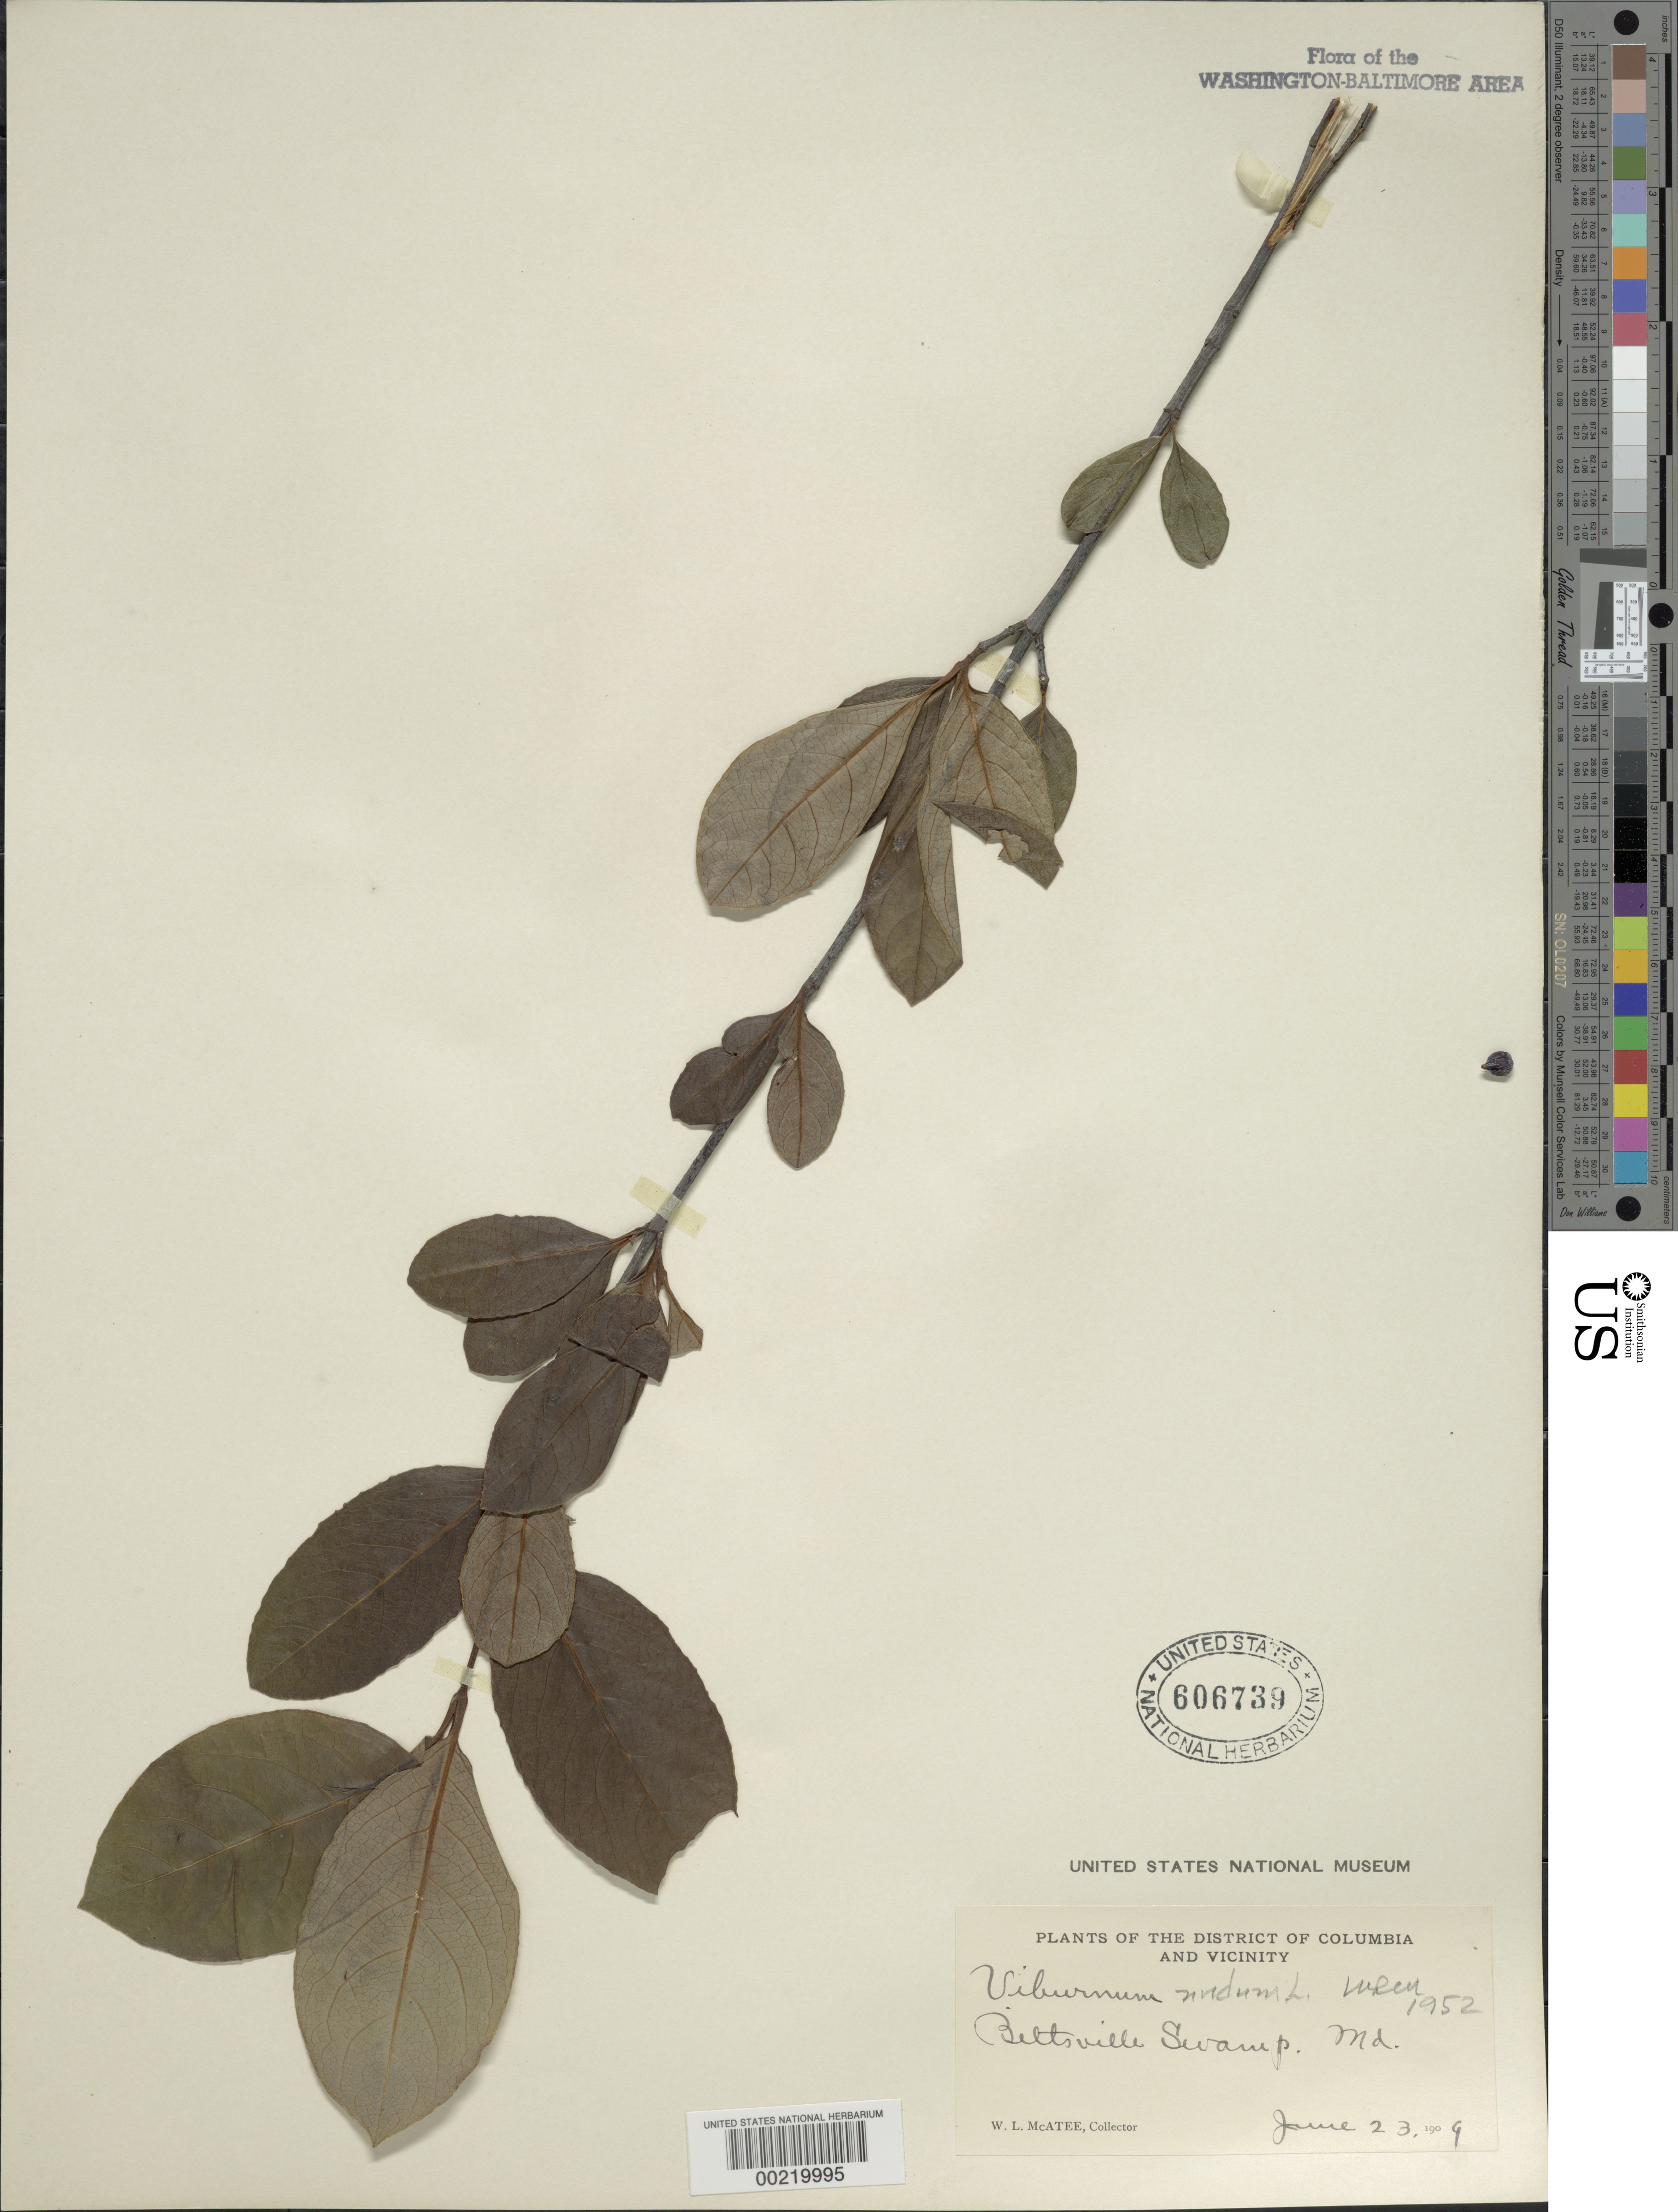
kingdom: Plantae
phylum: Tracheophyta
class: Magnoliopsida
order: Dipsacales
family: Viburnaceae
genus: Viburnum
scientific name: Viburnum nudum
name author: L.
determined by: McAtee, W. L.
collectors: W. McAtee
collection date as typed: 23 Jun 1909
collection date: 1909-06-23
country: United States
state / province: Maryland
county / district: Prince George's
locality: Beltsville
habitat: Swamp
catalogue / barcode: US 606739